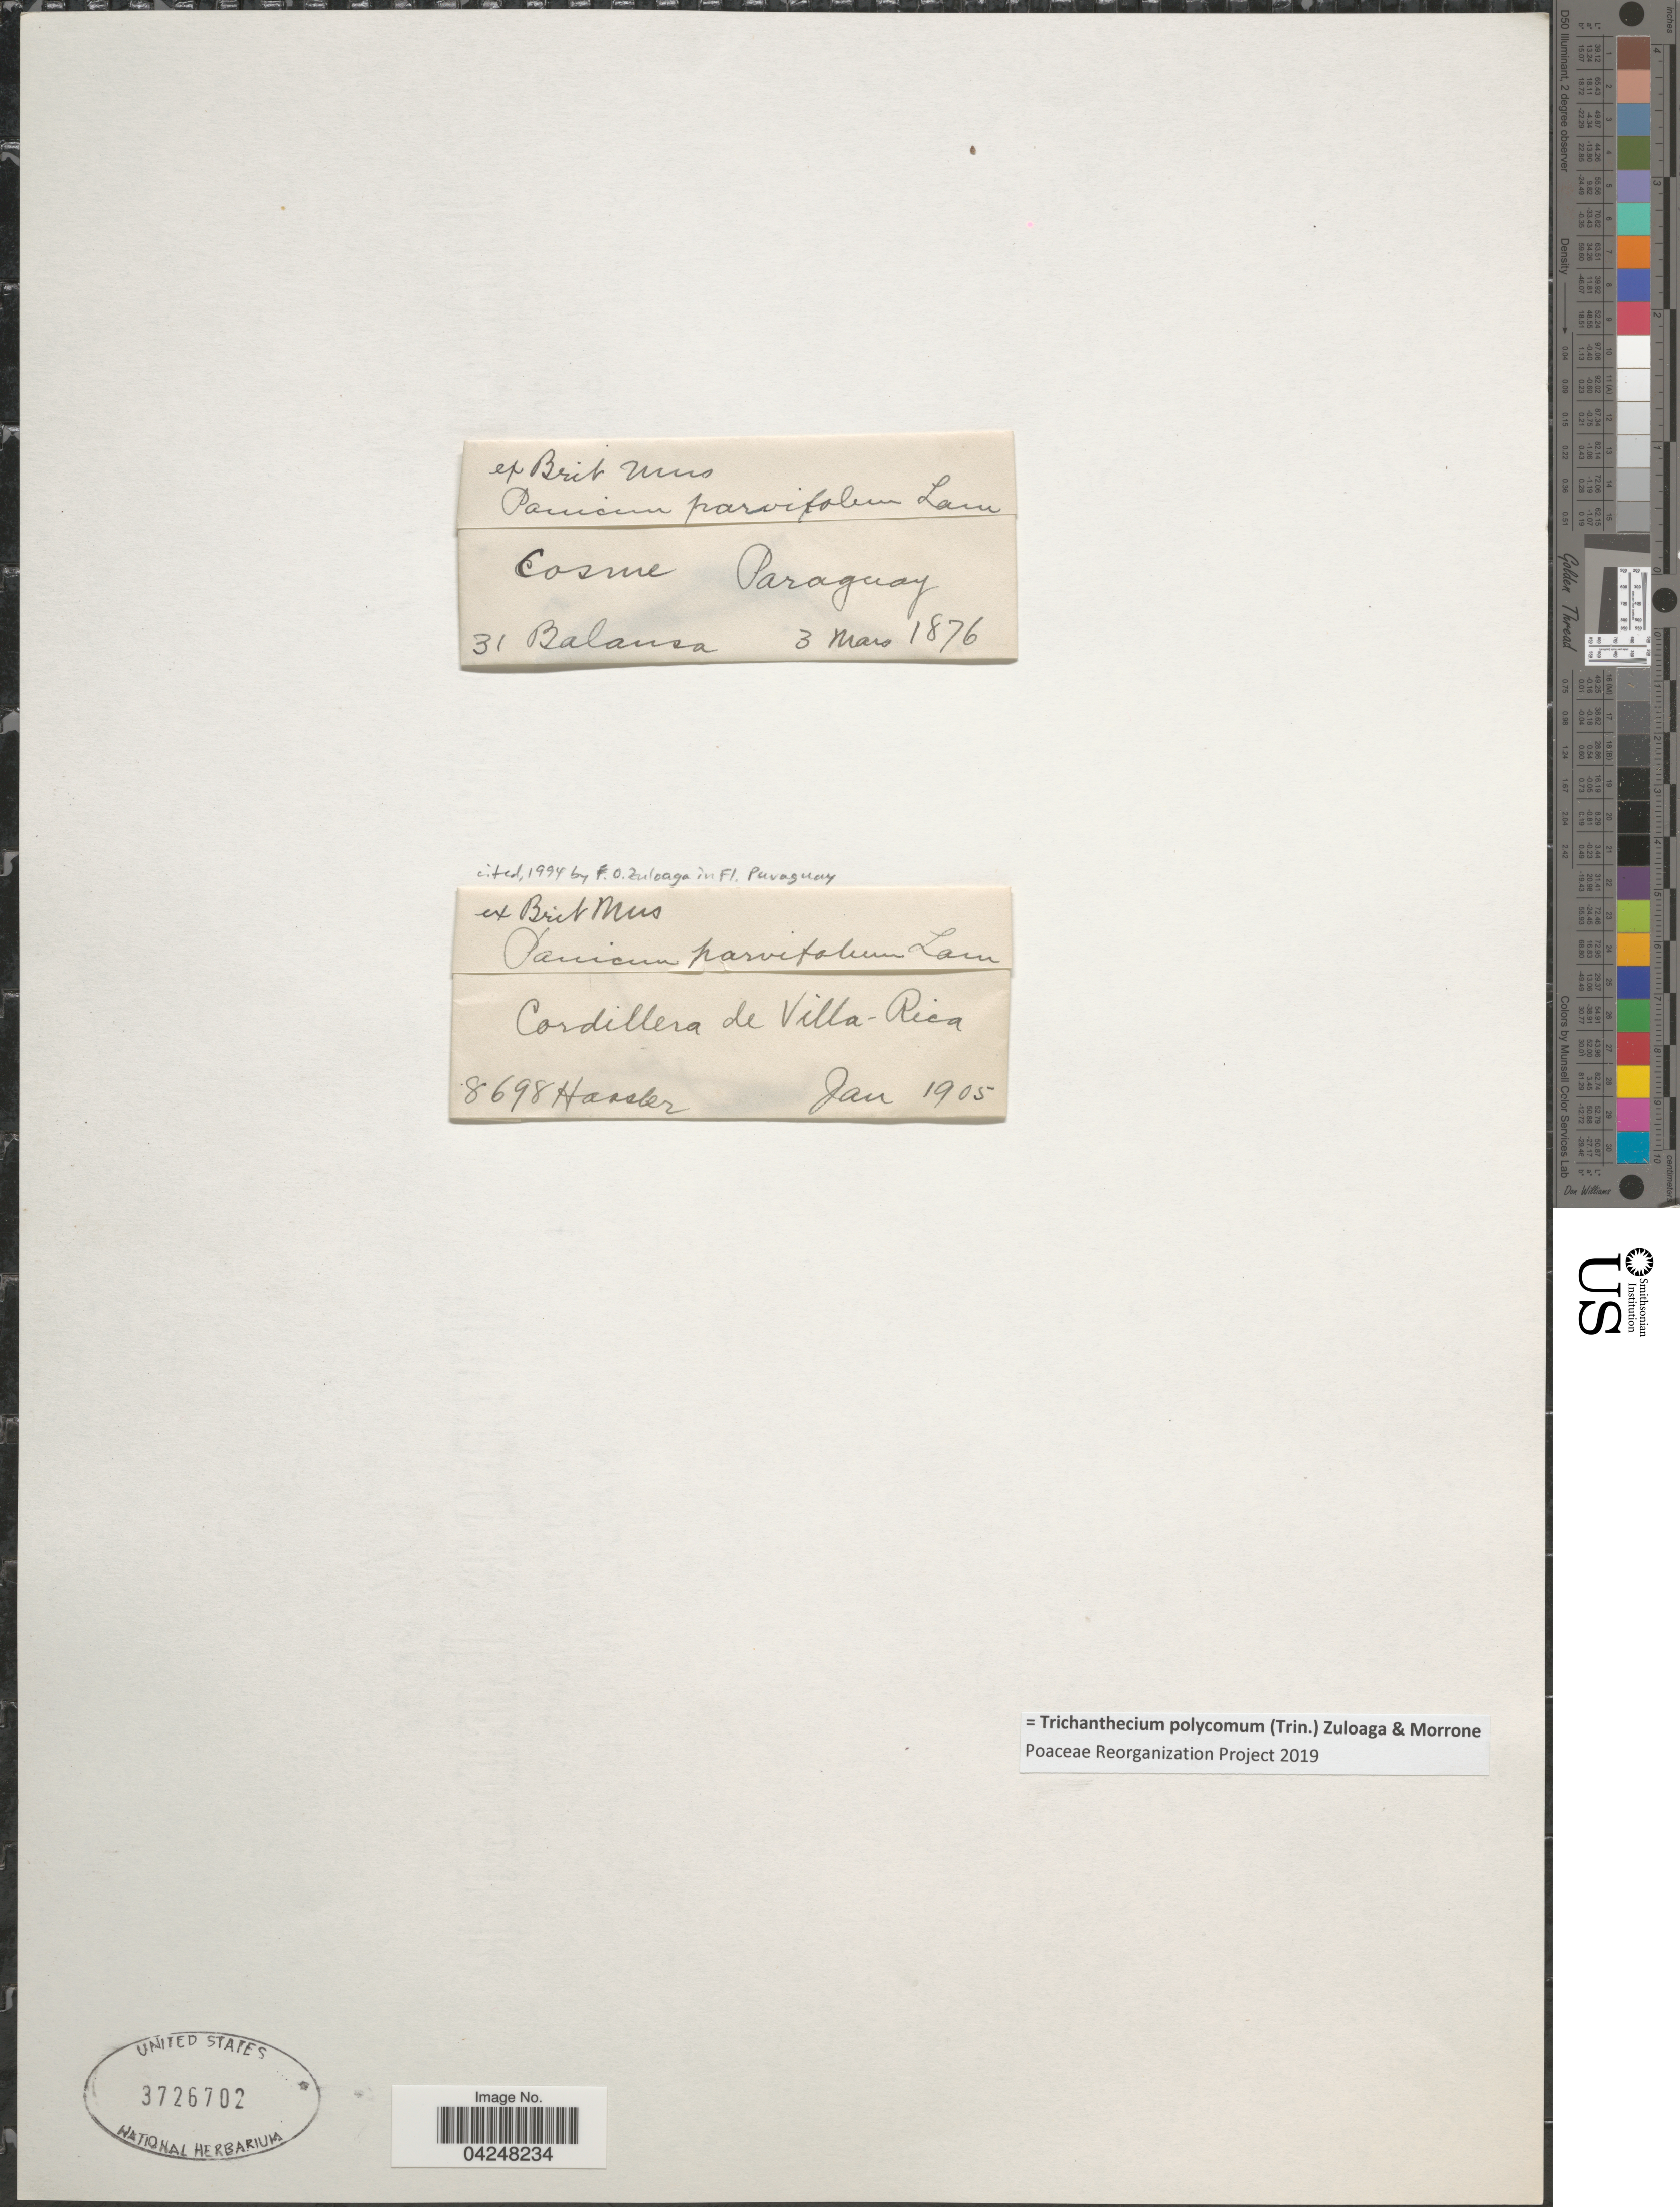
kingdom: Plantae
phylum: Tracheophyta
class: Liliopsida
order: Poales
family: Poaceae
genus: Trichanthecium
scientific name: Trichanthecium parvifolium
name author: (Lam.) Zuloaga & Morrone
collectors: Haasber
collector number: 8698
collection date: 1905-01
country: Paraguay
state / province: Cordillera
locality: Cordillera de Villa-Rica.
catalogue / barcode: US 3726702-2